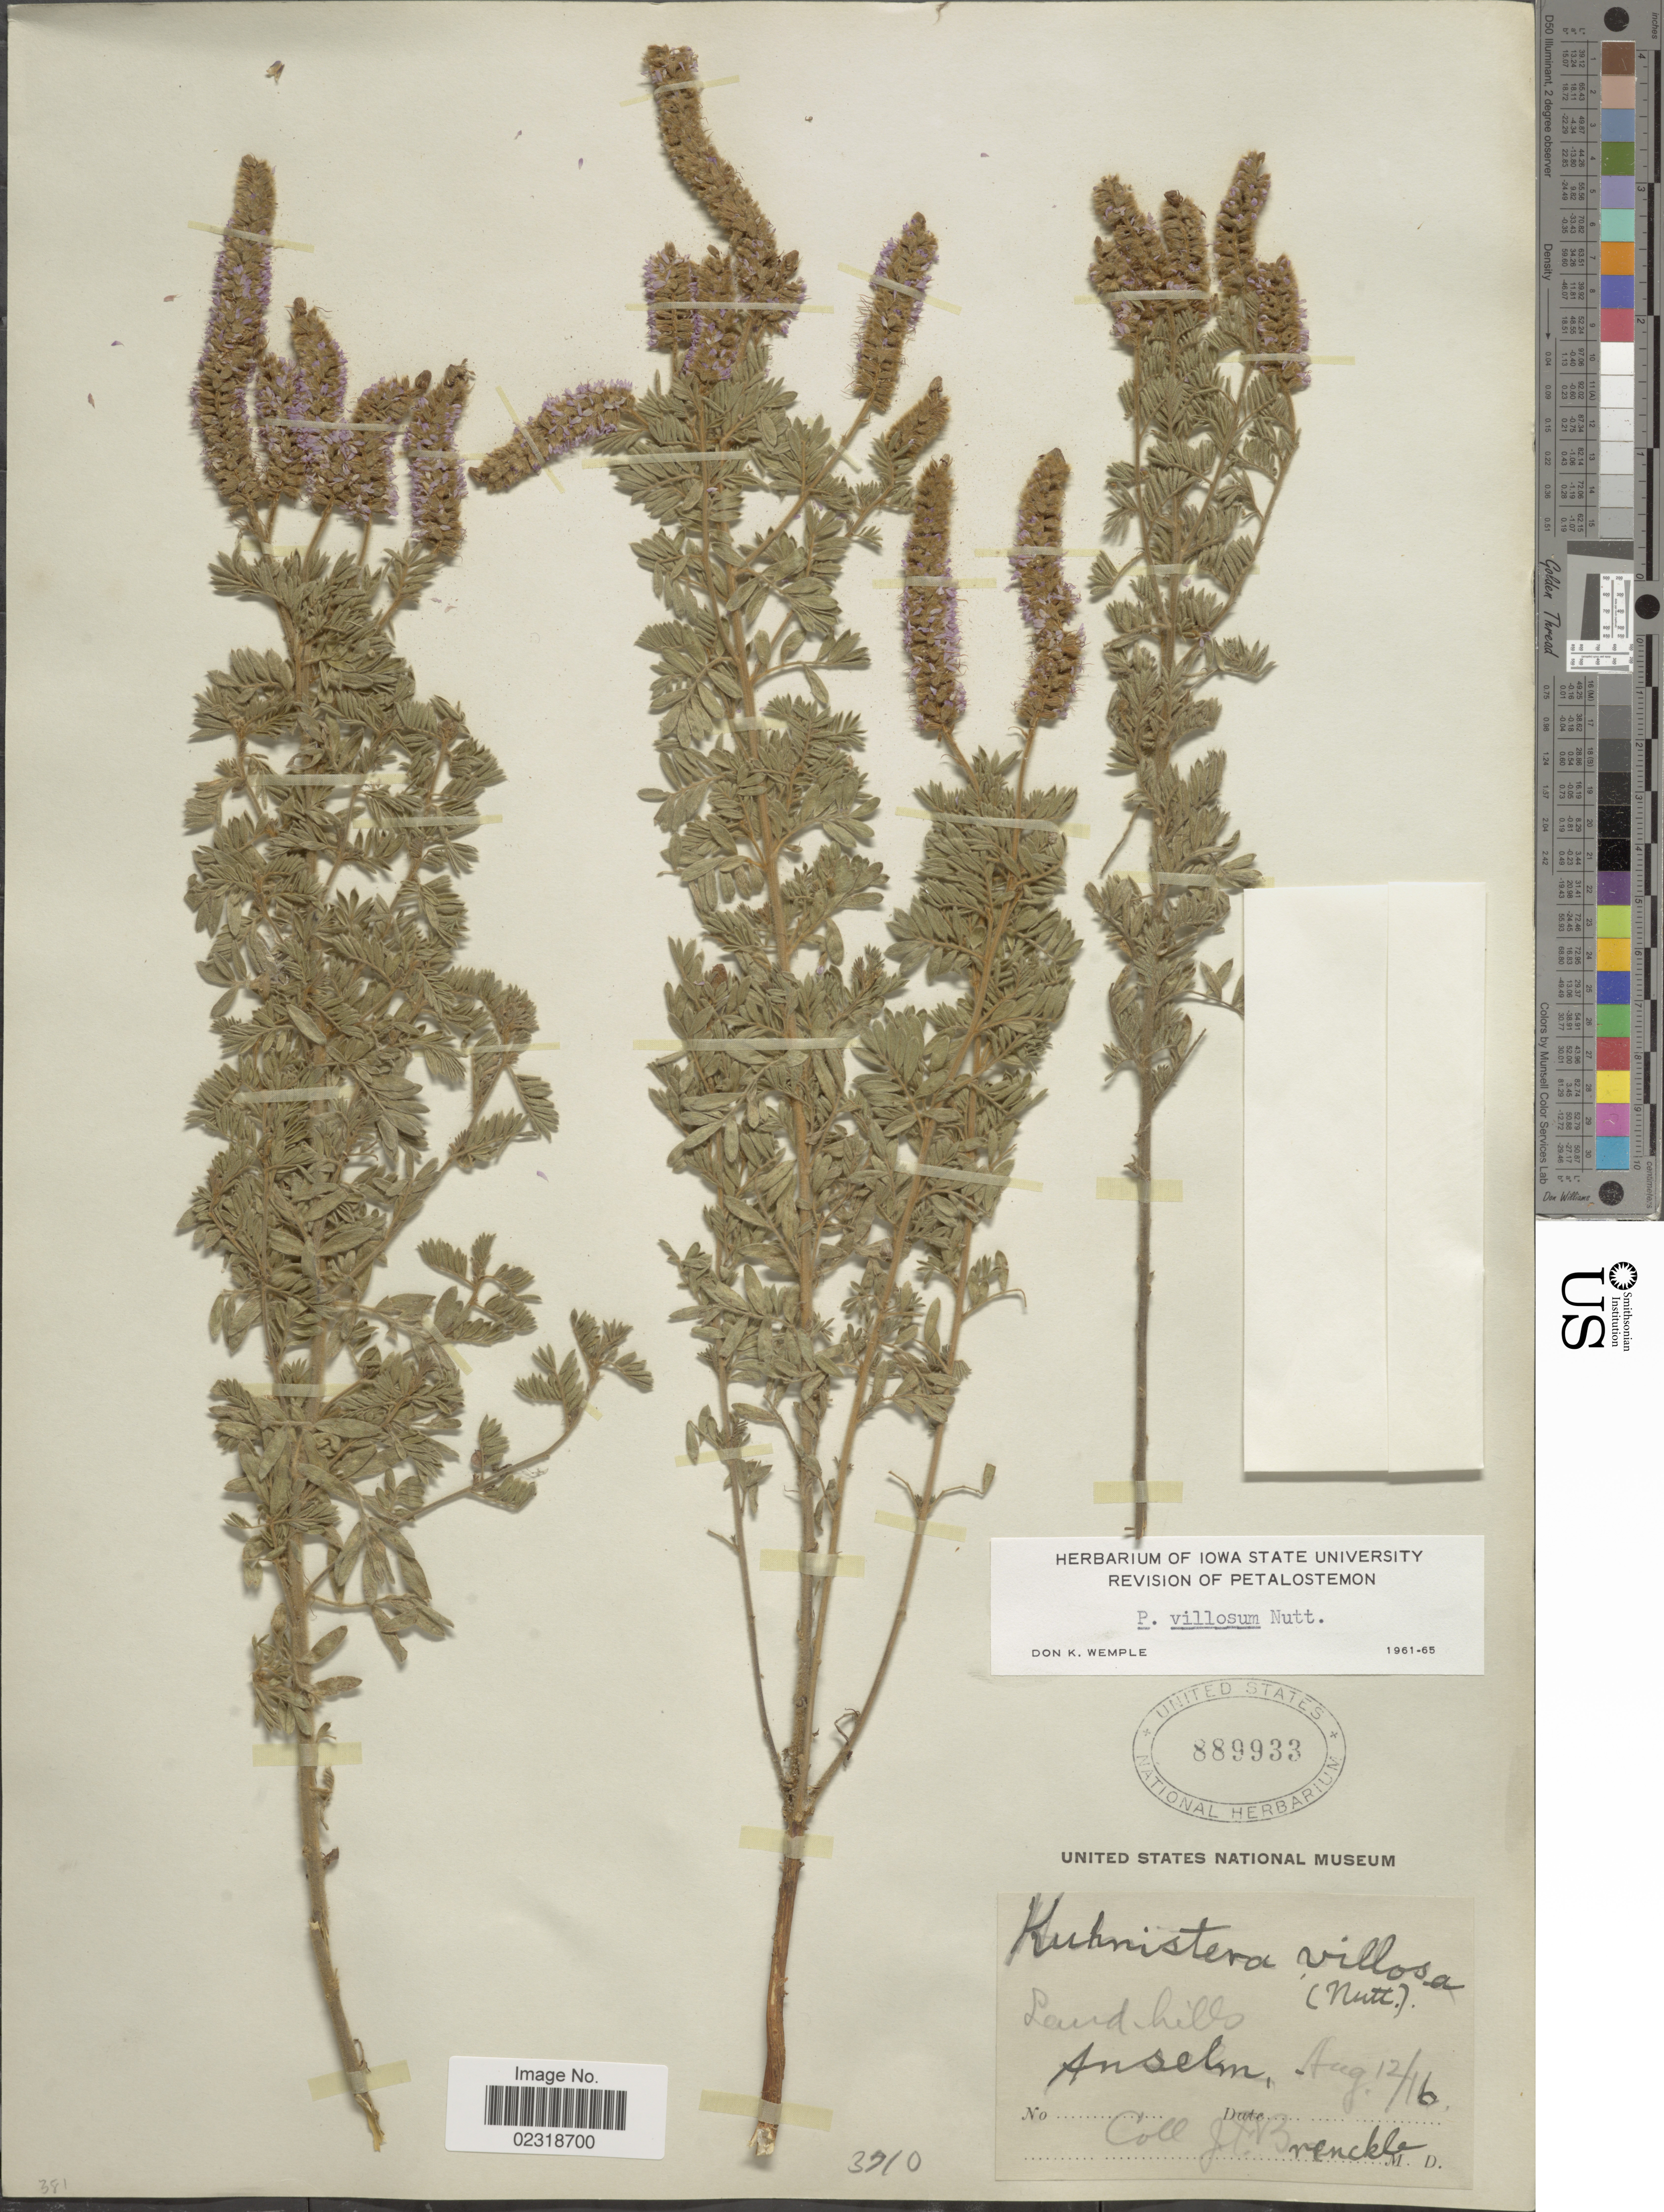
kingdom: Plantae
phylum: Tracheophyta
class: Magnoliopsida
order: Fabales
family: Fabaceae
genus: Dalea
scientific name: Dalea villosa var. villosa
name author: (Nutt.) Spreng.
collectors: J. Brenckle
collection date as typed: Transcribed d/m/y: 12/8/16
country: United States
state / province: North Dakota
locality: Anselm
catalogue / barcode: US 889933